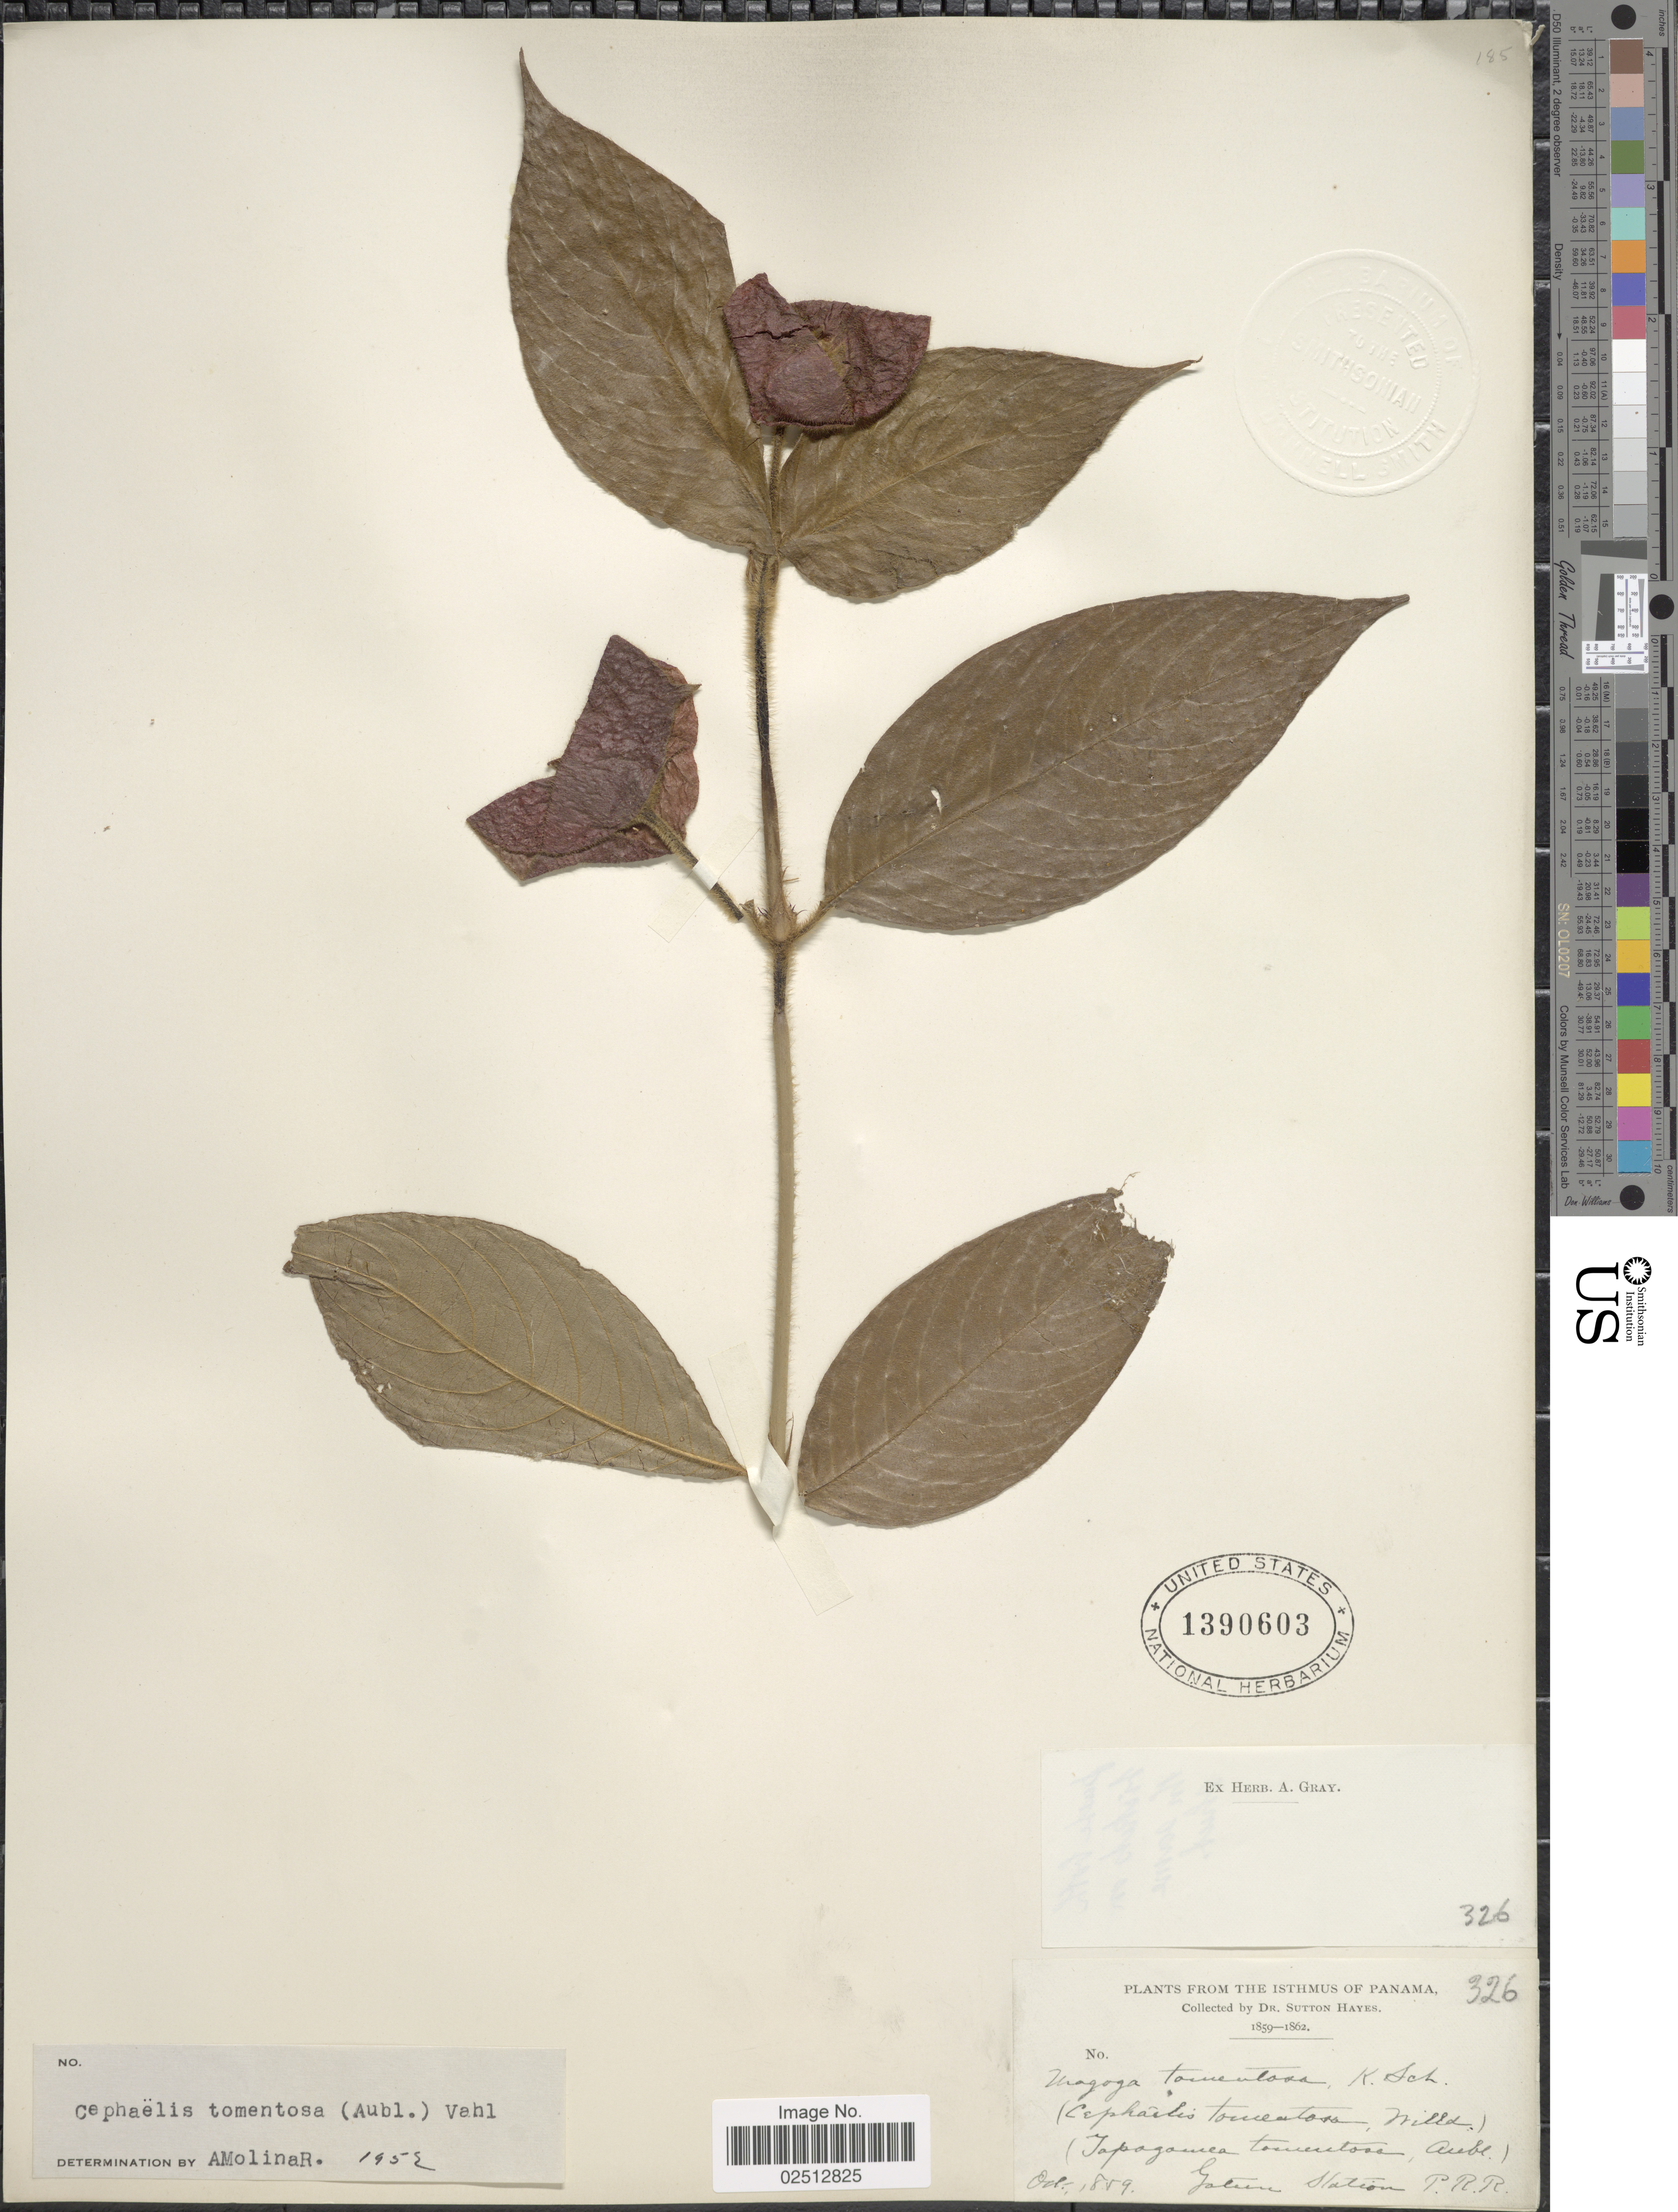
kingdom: Plantae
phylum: Tracheophyta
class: Magnoliopsida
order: Gentianales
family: Rubiaceae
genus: Psychotria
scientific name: Psychotria poeppigiana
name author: Müll. Arg.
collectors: S. Hayes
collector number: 326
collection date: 1859-10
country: Panama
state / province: Panamá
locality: Isthmus of Panama. Gatun Station, P.R.R.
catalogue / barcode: US 1390603